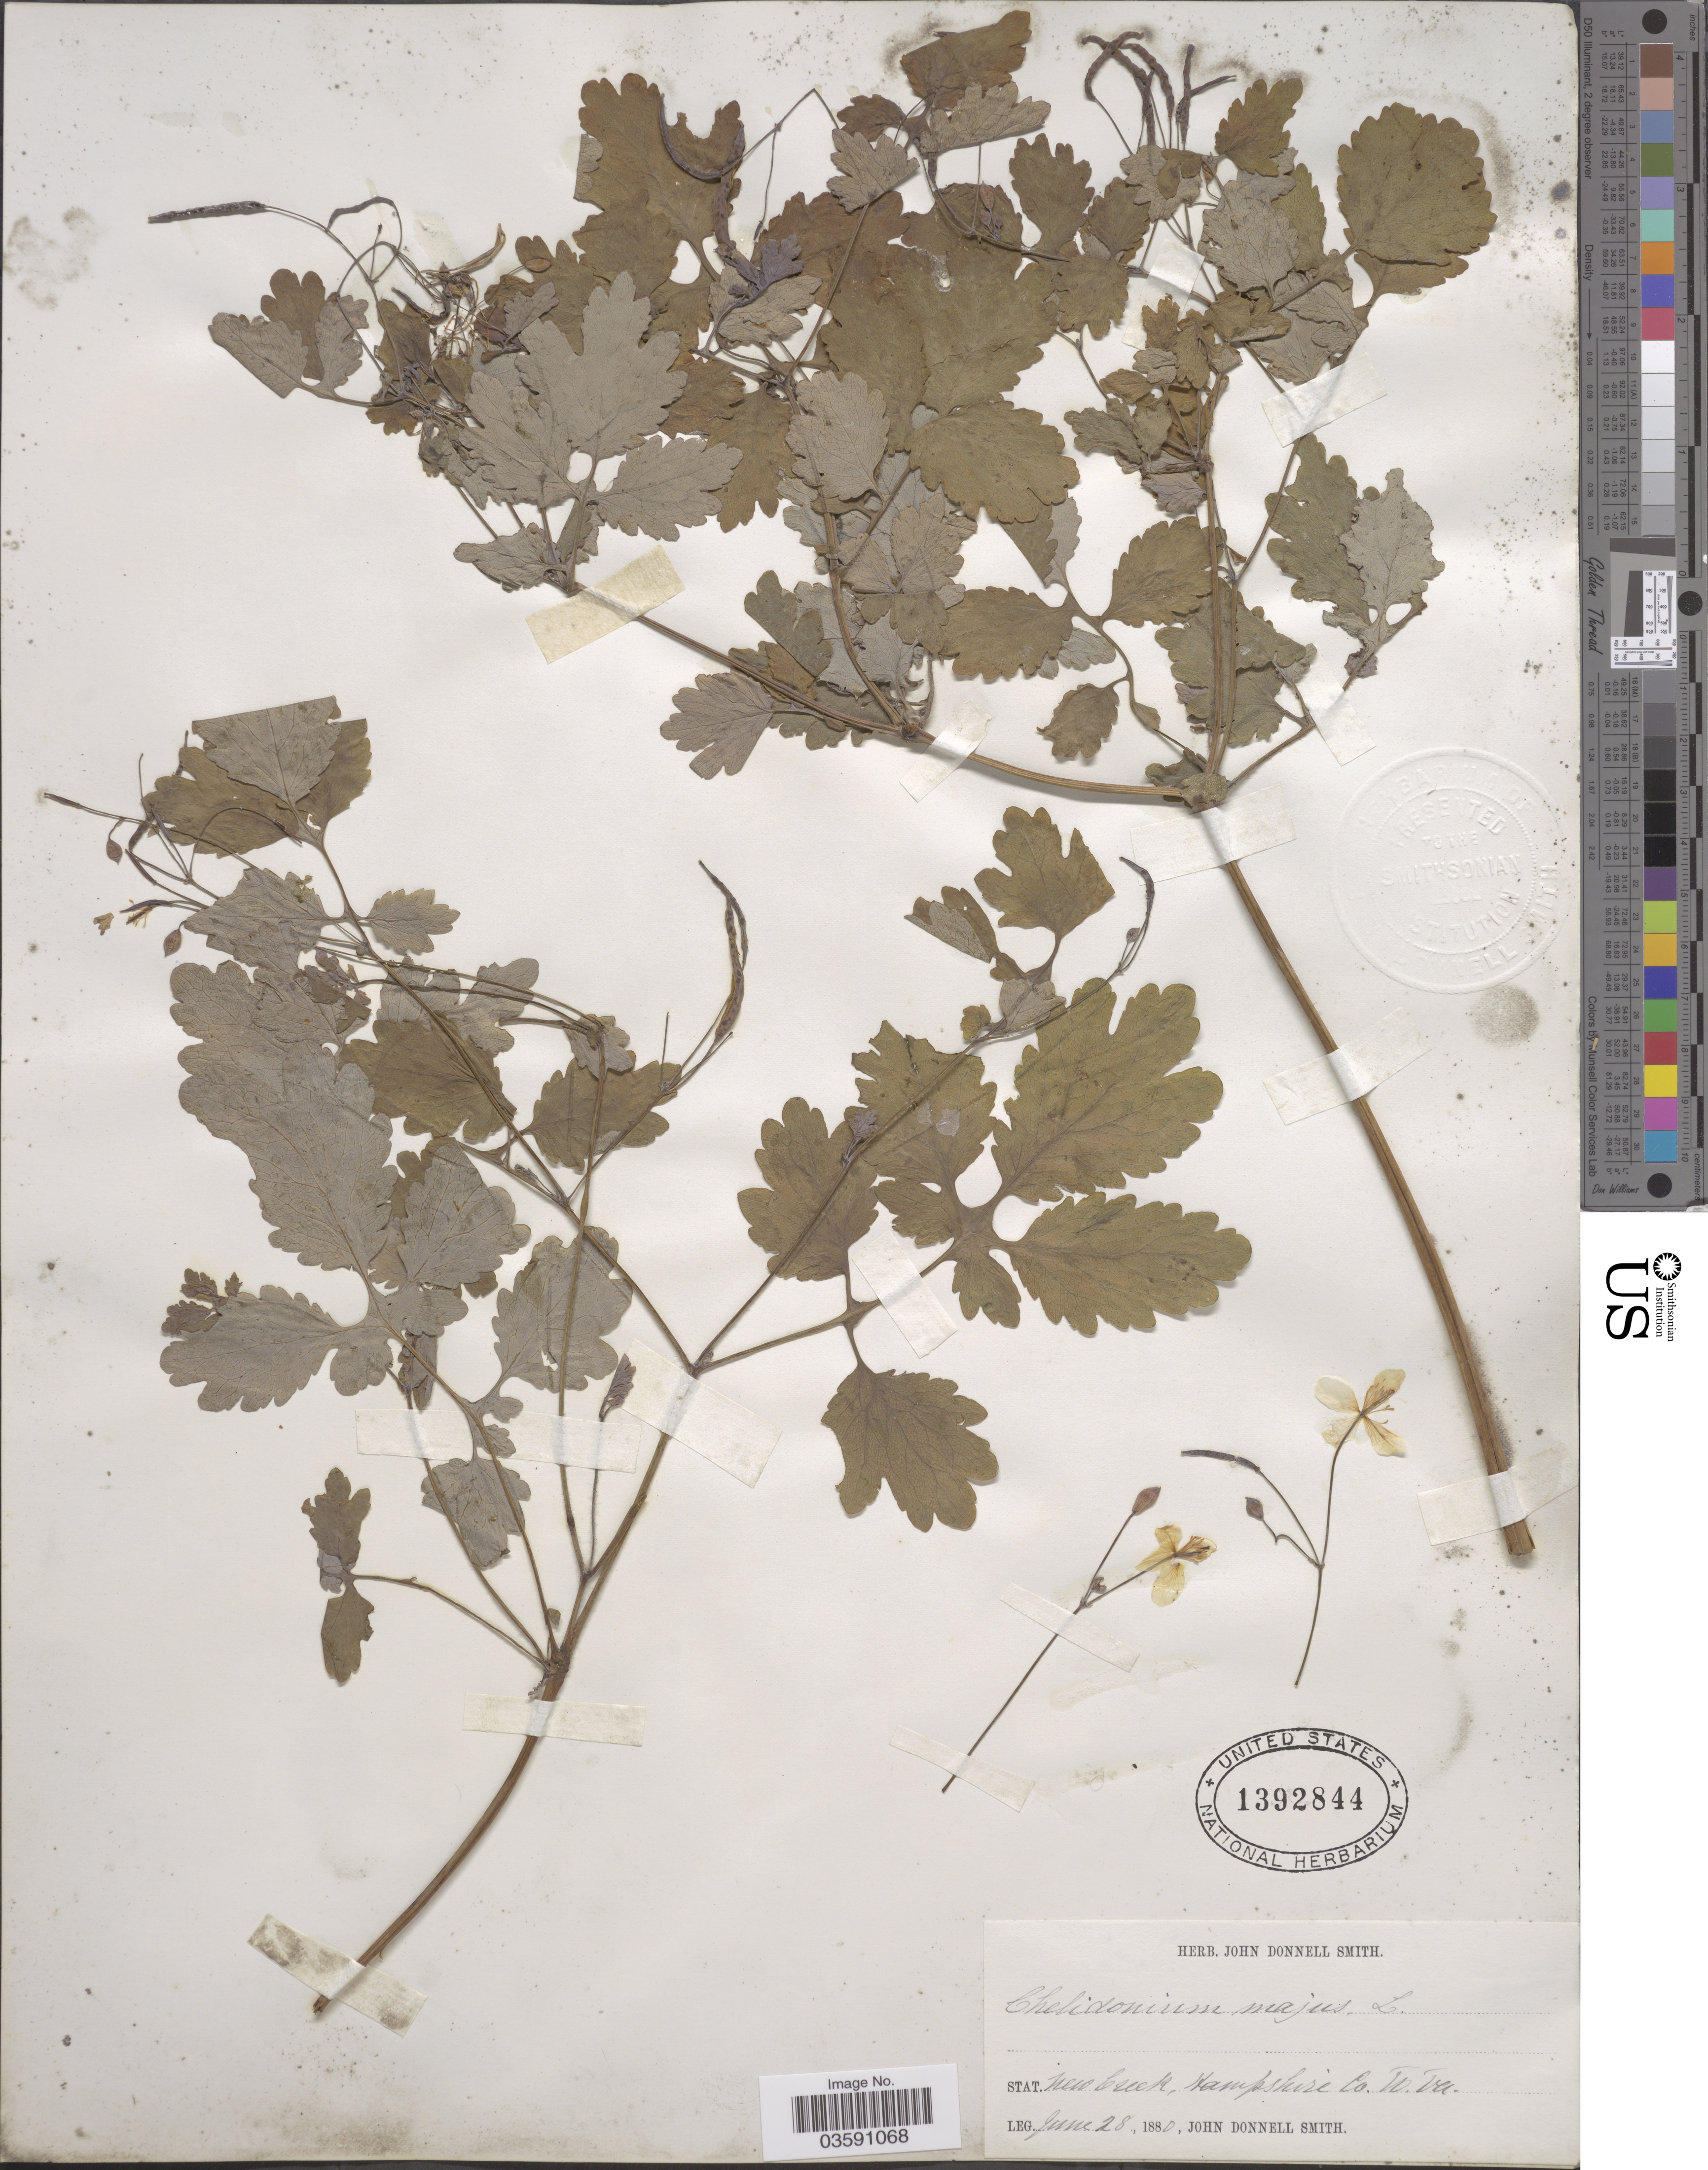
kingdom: Plantae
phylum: Tracheophyta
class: Magnoliopsida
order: Ranunculales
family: Papaveraceae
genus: Chelidonium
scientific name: Chelidonium majus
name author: L.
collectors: J. Donnell Smith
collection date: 1880-06-28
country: United States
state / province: West Virginia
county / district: Hampshire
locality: Stat. New Creek, Hampshire Co.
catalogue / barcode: US 1392844